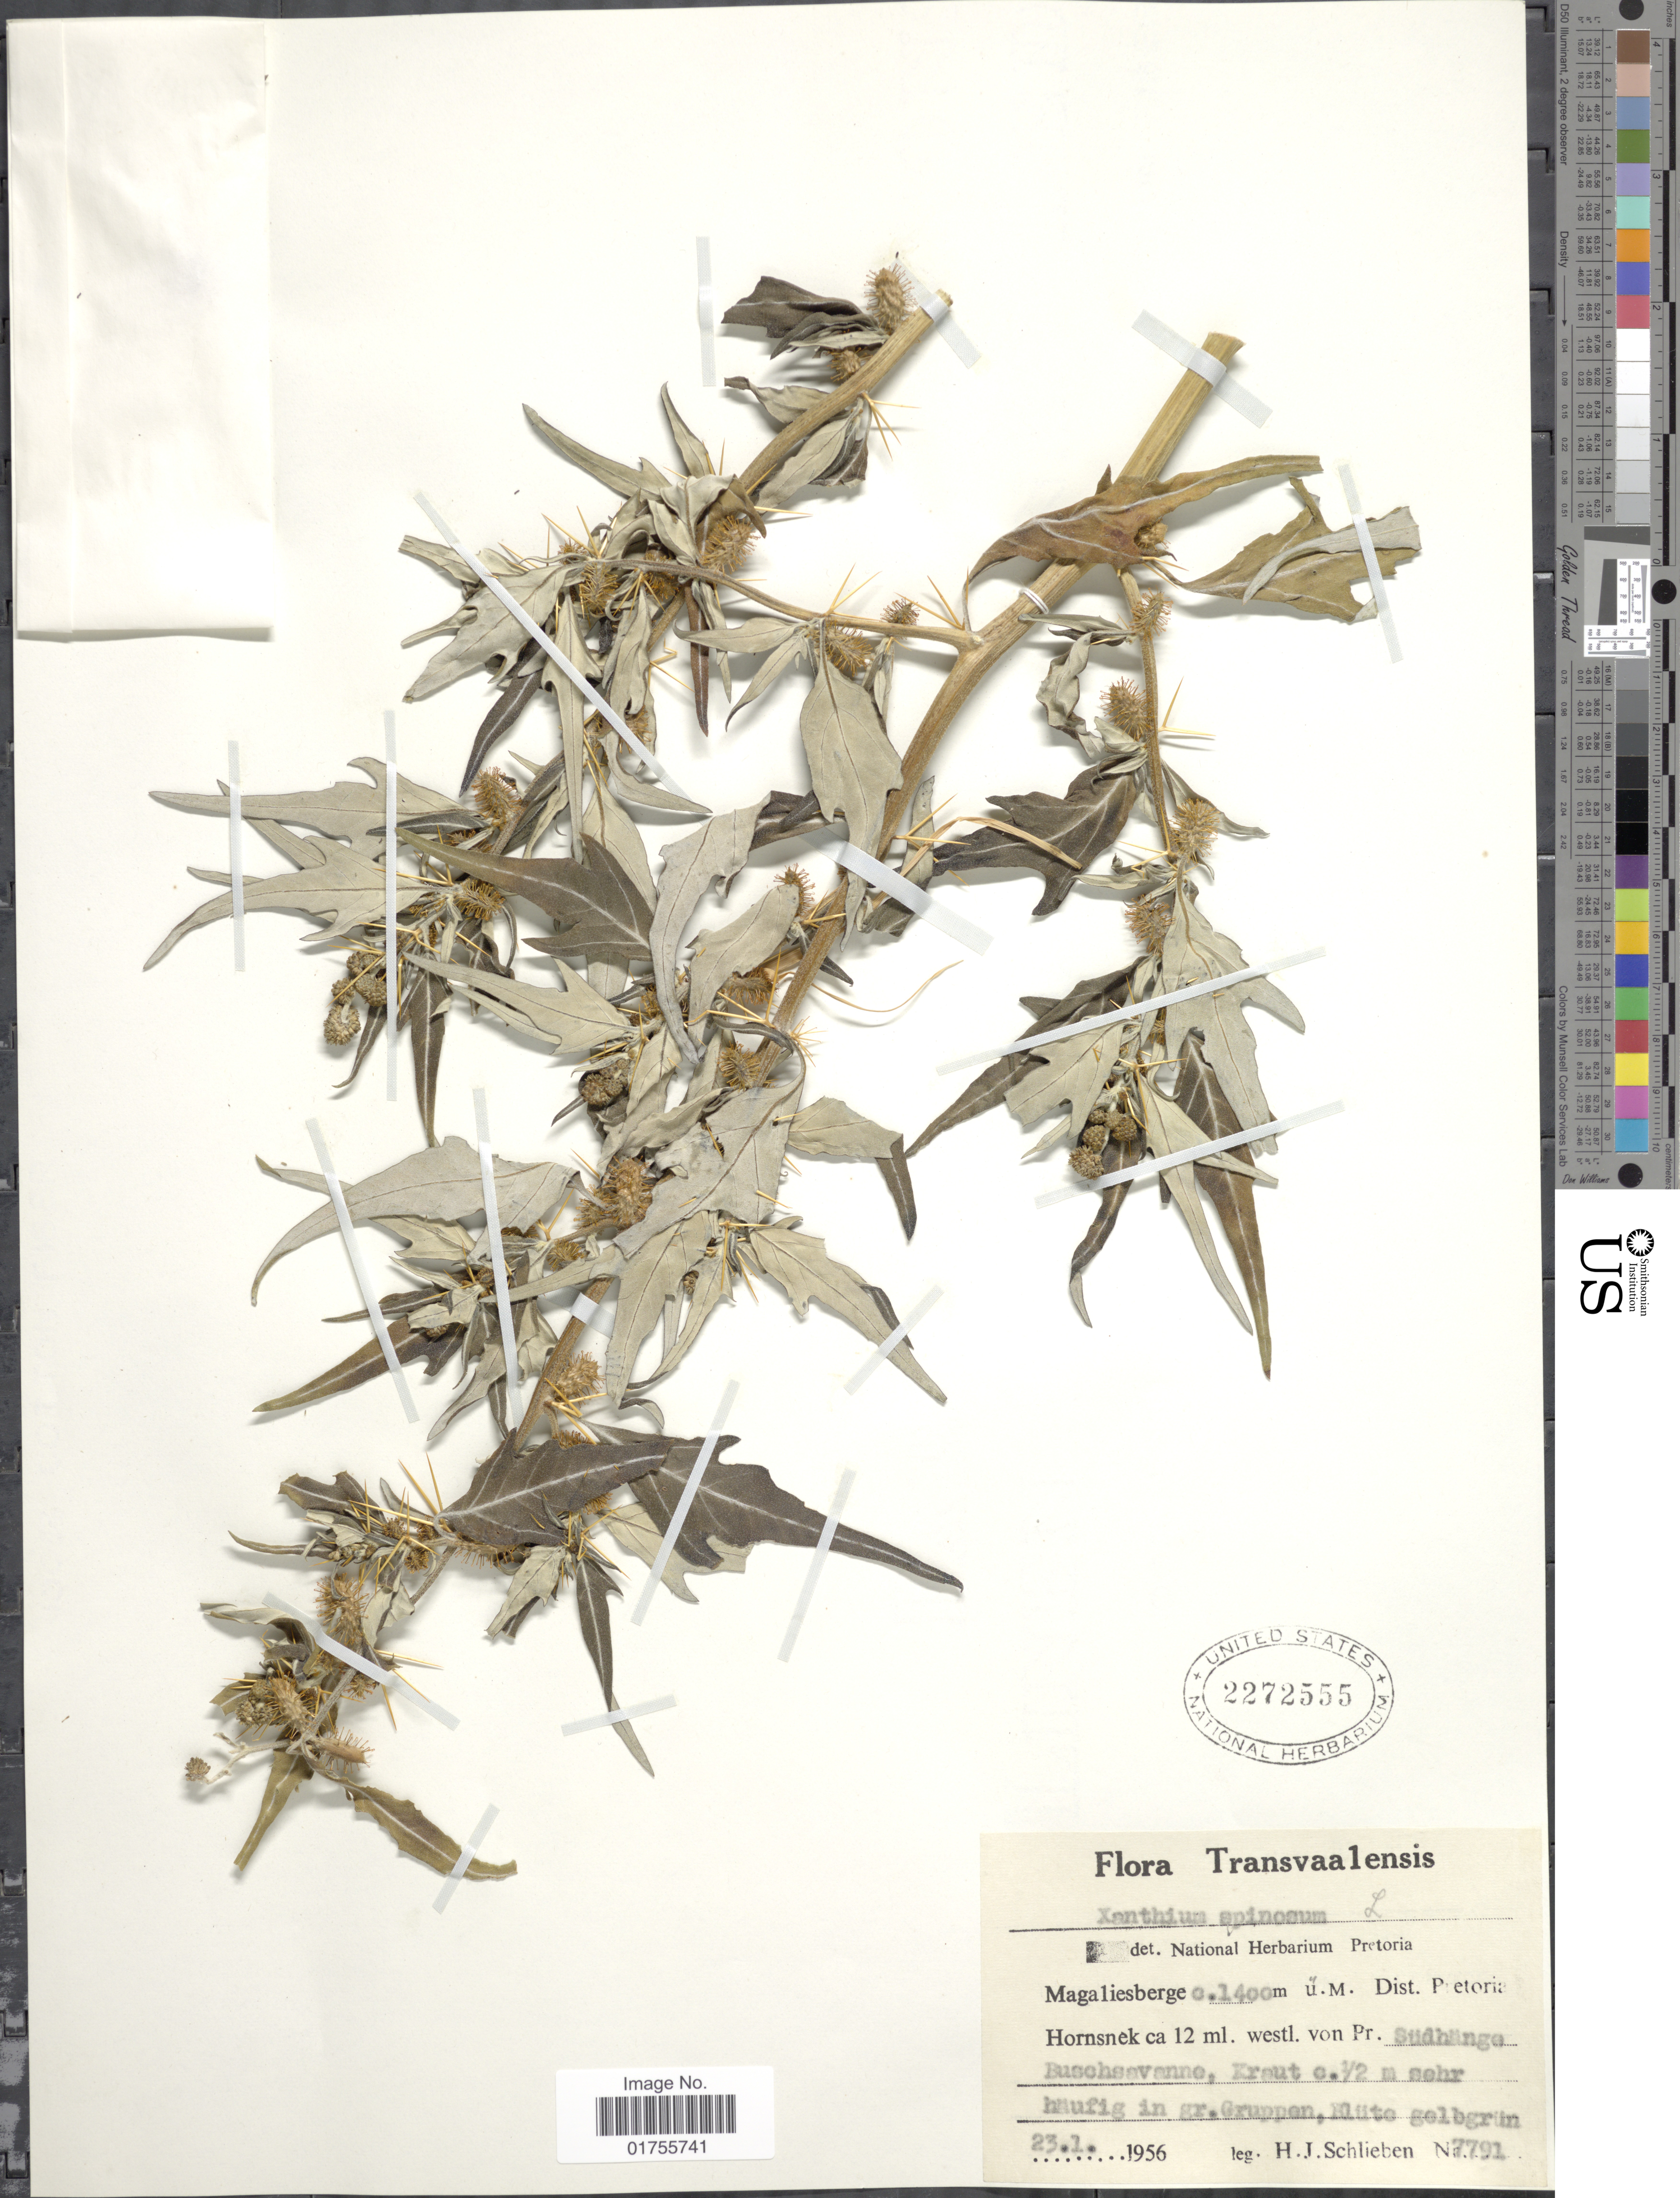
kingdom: Plantae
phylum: Tracheophyta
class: Magnoliopsida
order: Asterales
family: Asteraceae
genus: Xanthium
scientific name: Xanthium spinosum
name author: L.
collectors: H. J. Schlieben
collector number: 7791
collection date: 1956-01-23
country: South Africa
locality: Transvaalensis, Magaliesberge, Dist Pretoria Hornsnek ca 12 ml. westl von Pr. Südhänge Bushsavanne, Kraut c. ½ m sehr häufig in gr Gruppen, Blüte geldbgrün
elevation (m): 1400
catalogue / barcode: US 2272555